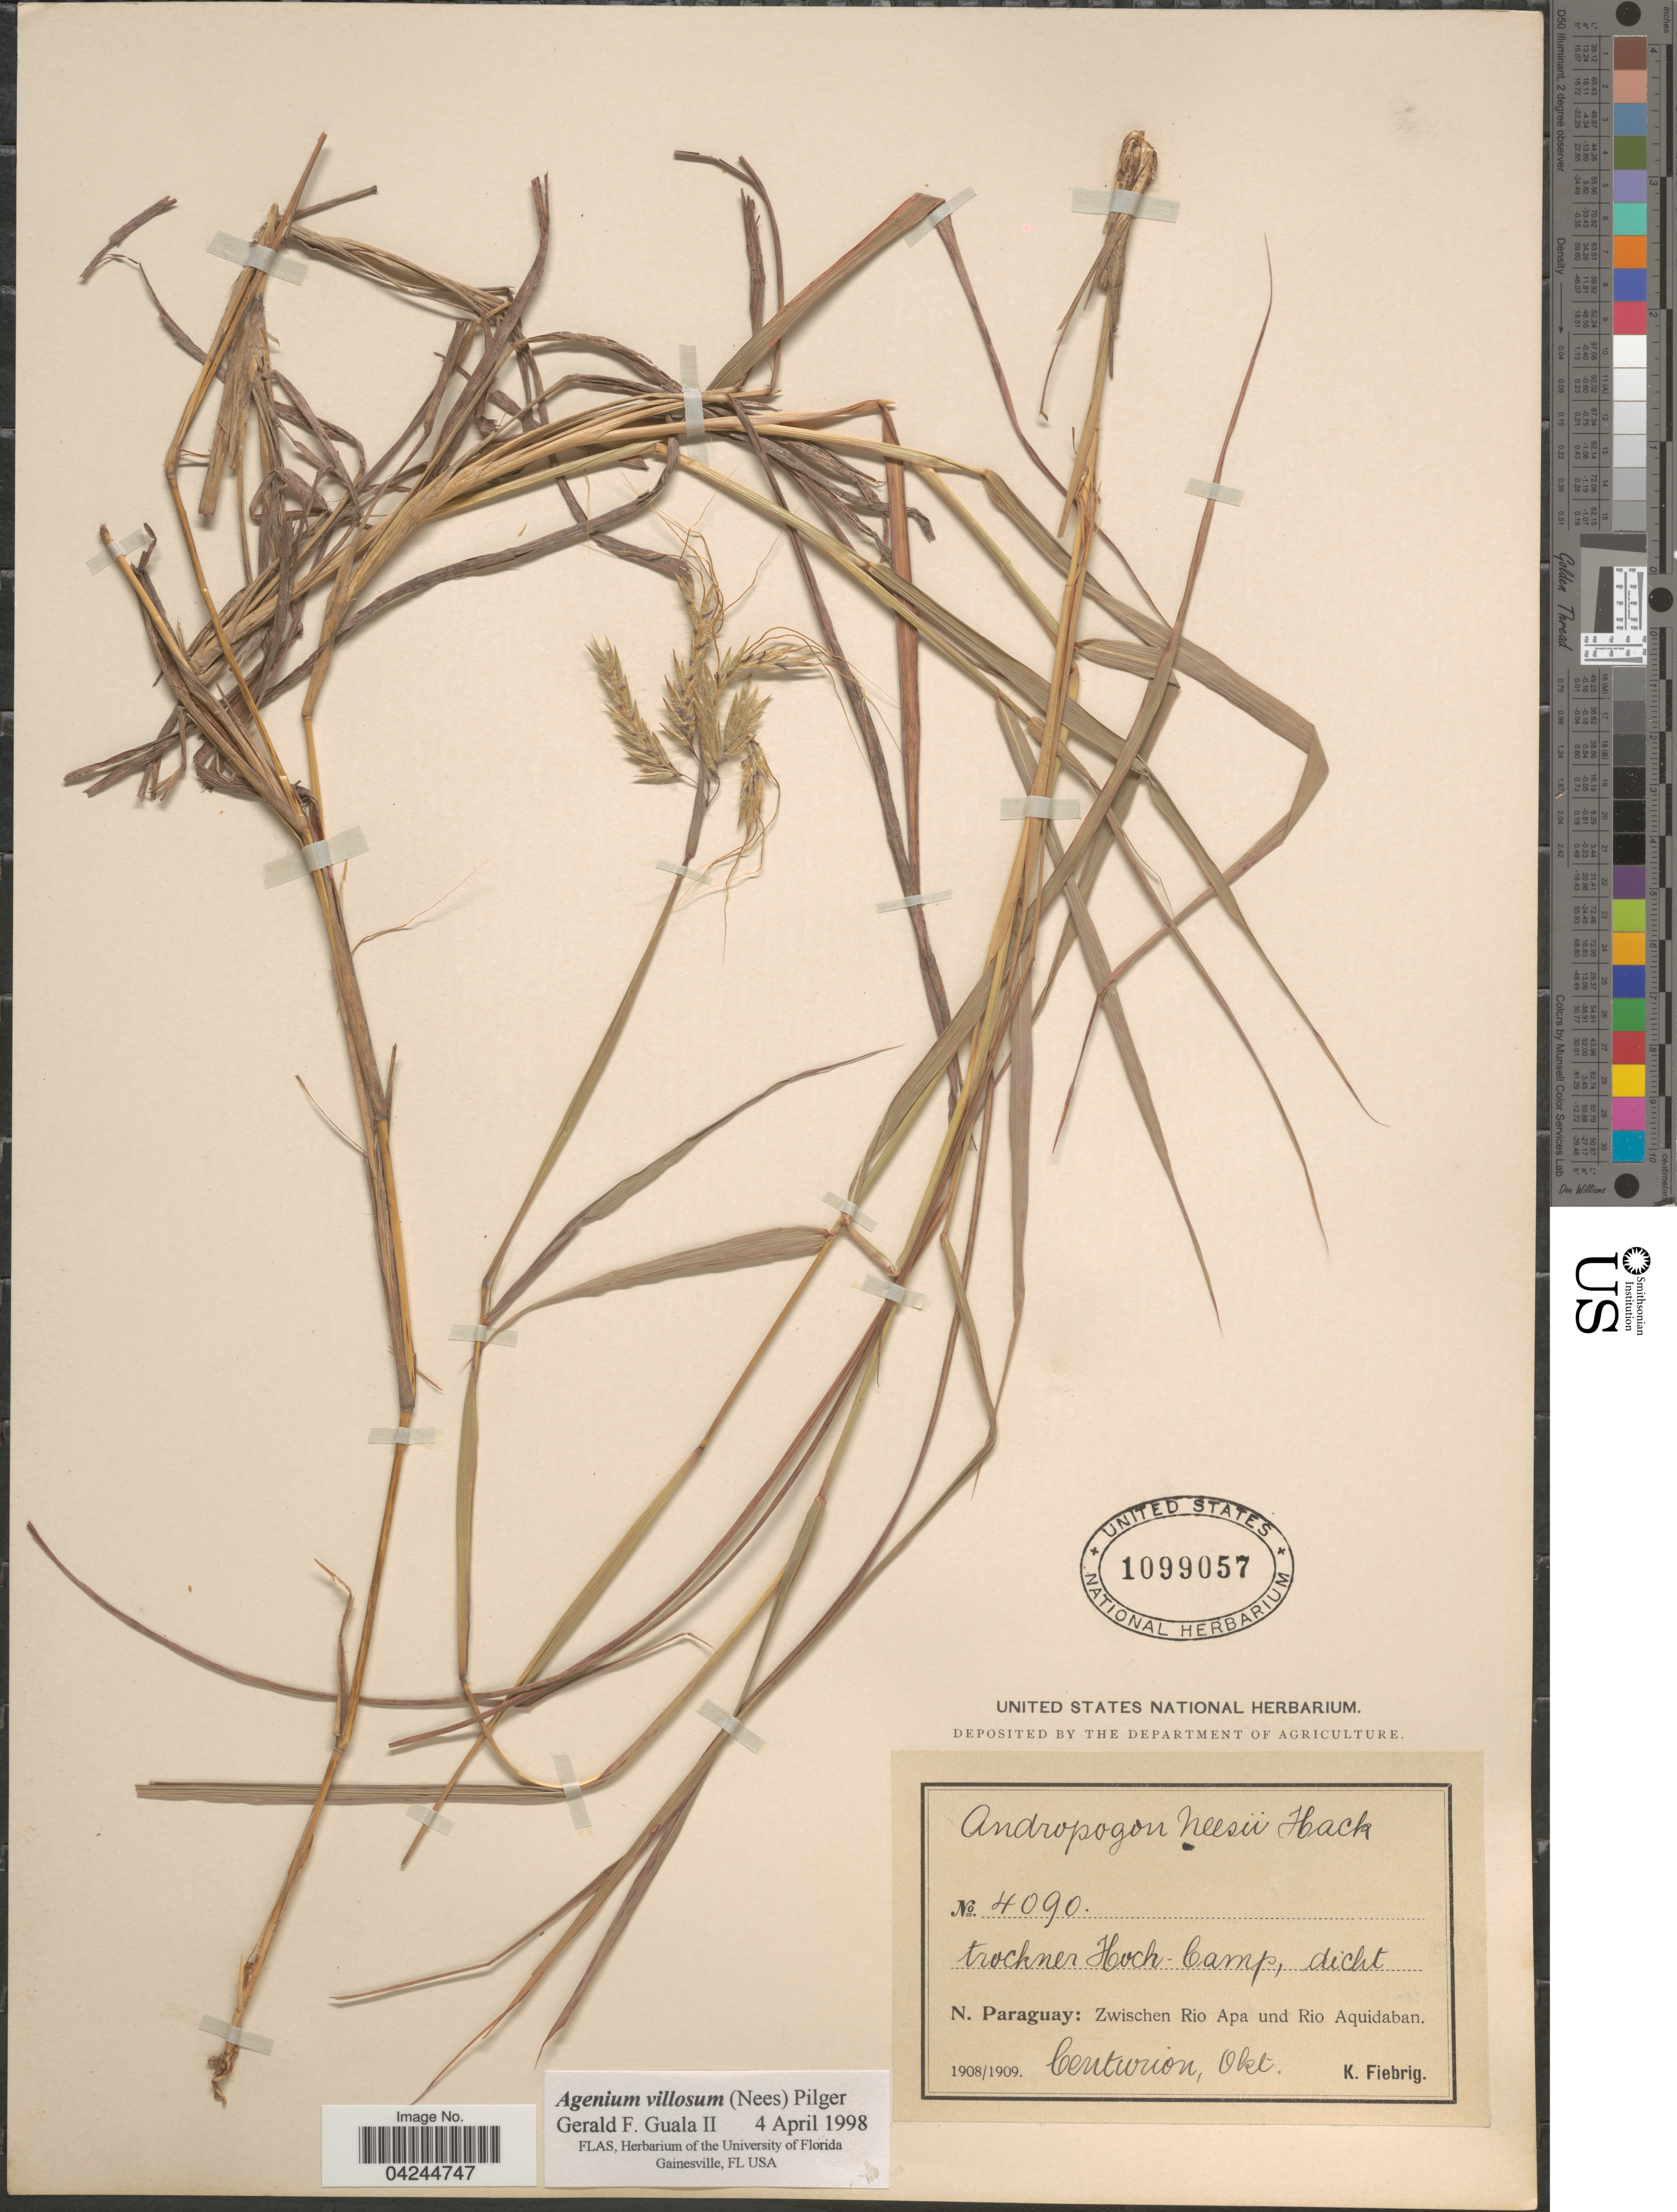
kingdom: Plantae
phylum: Tracheophyta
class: Liliopsida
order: Poales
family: Poaceae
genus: Agenium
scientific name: Agenium villosum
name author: (Nees) Pilg.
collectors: K. Fiebrig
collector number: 4090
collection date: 1908-10/1909-10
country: Paraguay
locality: Trockner Hoch-Camp, dicht. N. Paraguay: Zwischen Rio Apa und Rio Aquidaban. Centurion.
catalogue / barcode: US 1099057